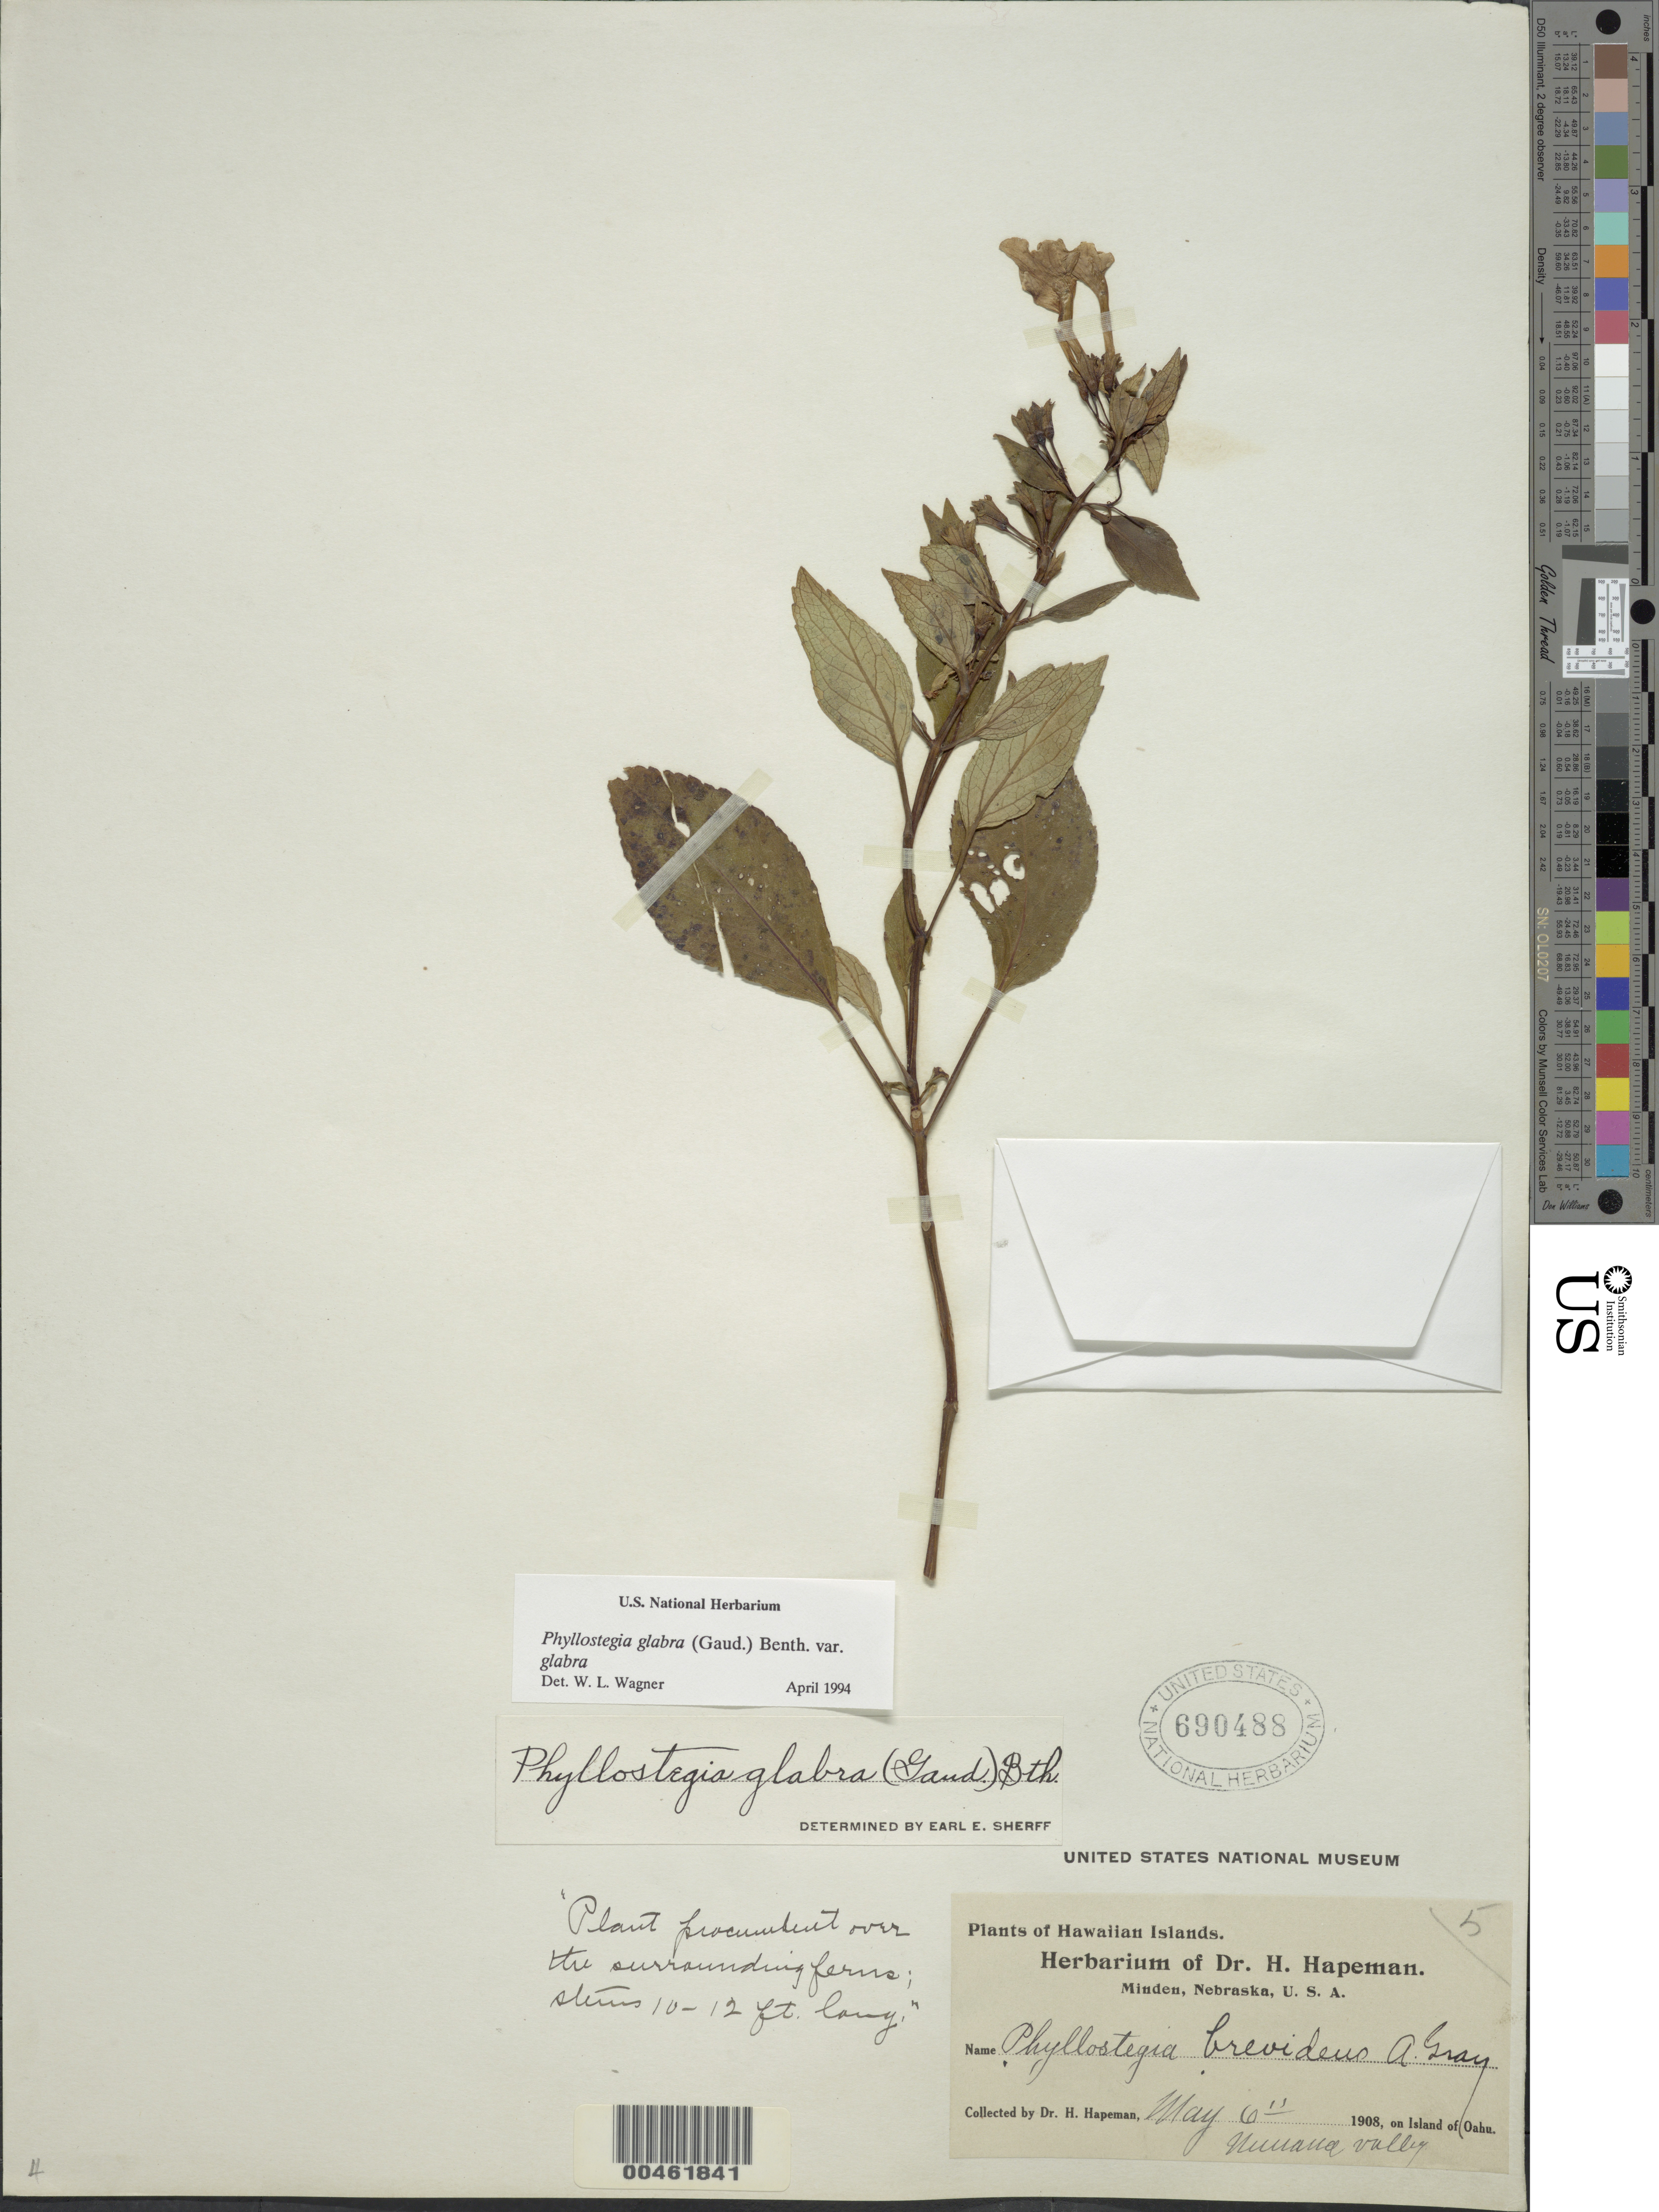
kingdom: Plantae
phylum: Tracheophyta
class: Magnoliopsida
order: Lamiales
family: Lamiaceae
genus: Phyllostegia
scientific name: Phyllostegia glabra var. glabra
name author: (Gaudich.) Benth.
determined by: Wagner, W. L., (BOT), Smithsonian Institution - National Museum of Natural History (UNITED STATES)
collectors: H. Hapeman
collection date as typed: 6 May 1908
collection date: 1908-05-06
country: United States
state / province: Hawaii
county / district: Honolulu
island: Oahu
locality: Nuuana Valley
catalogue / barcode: US 690488